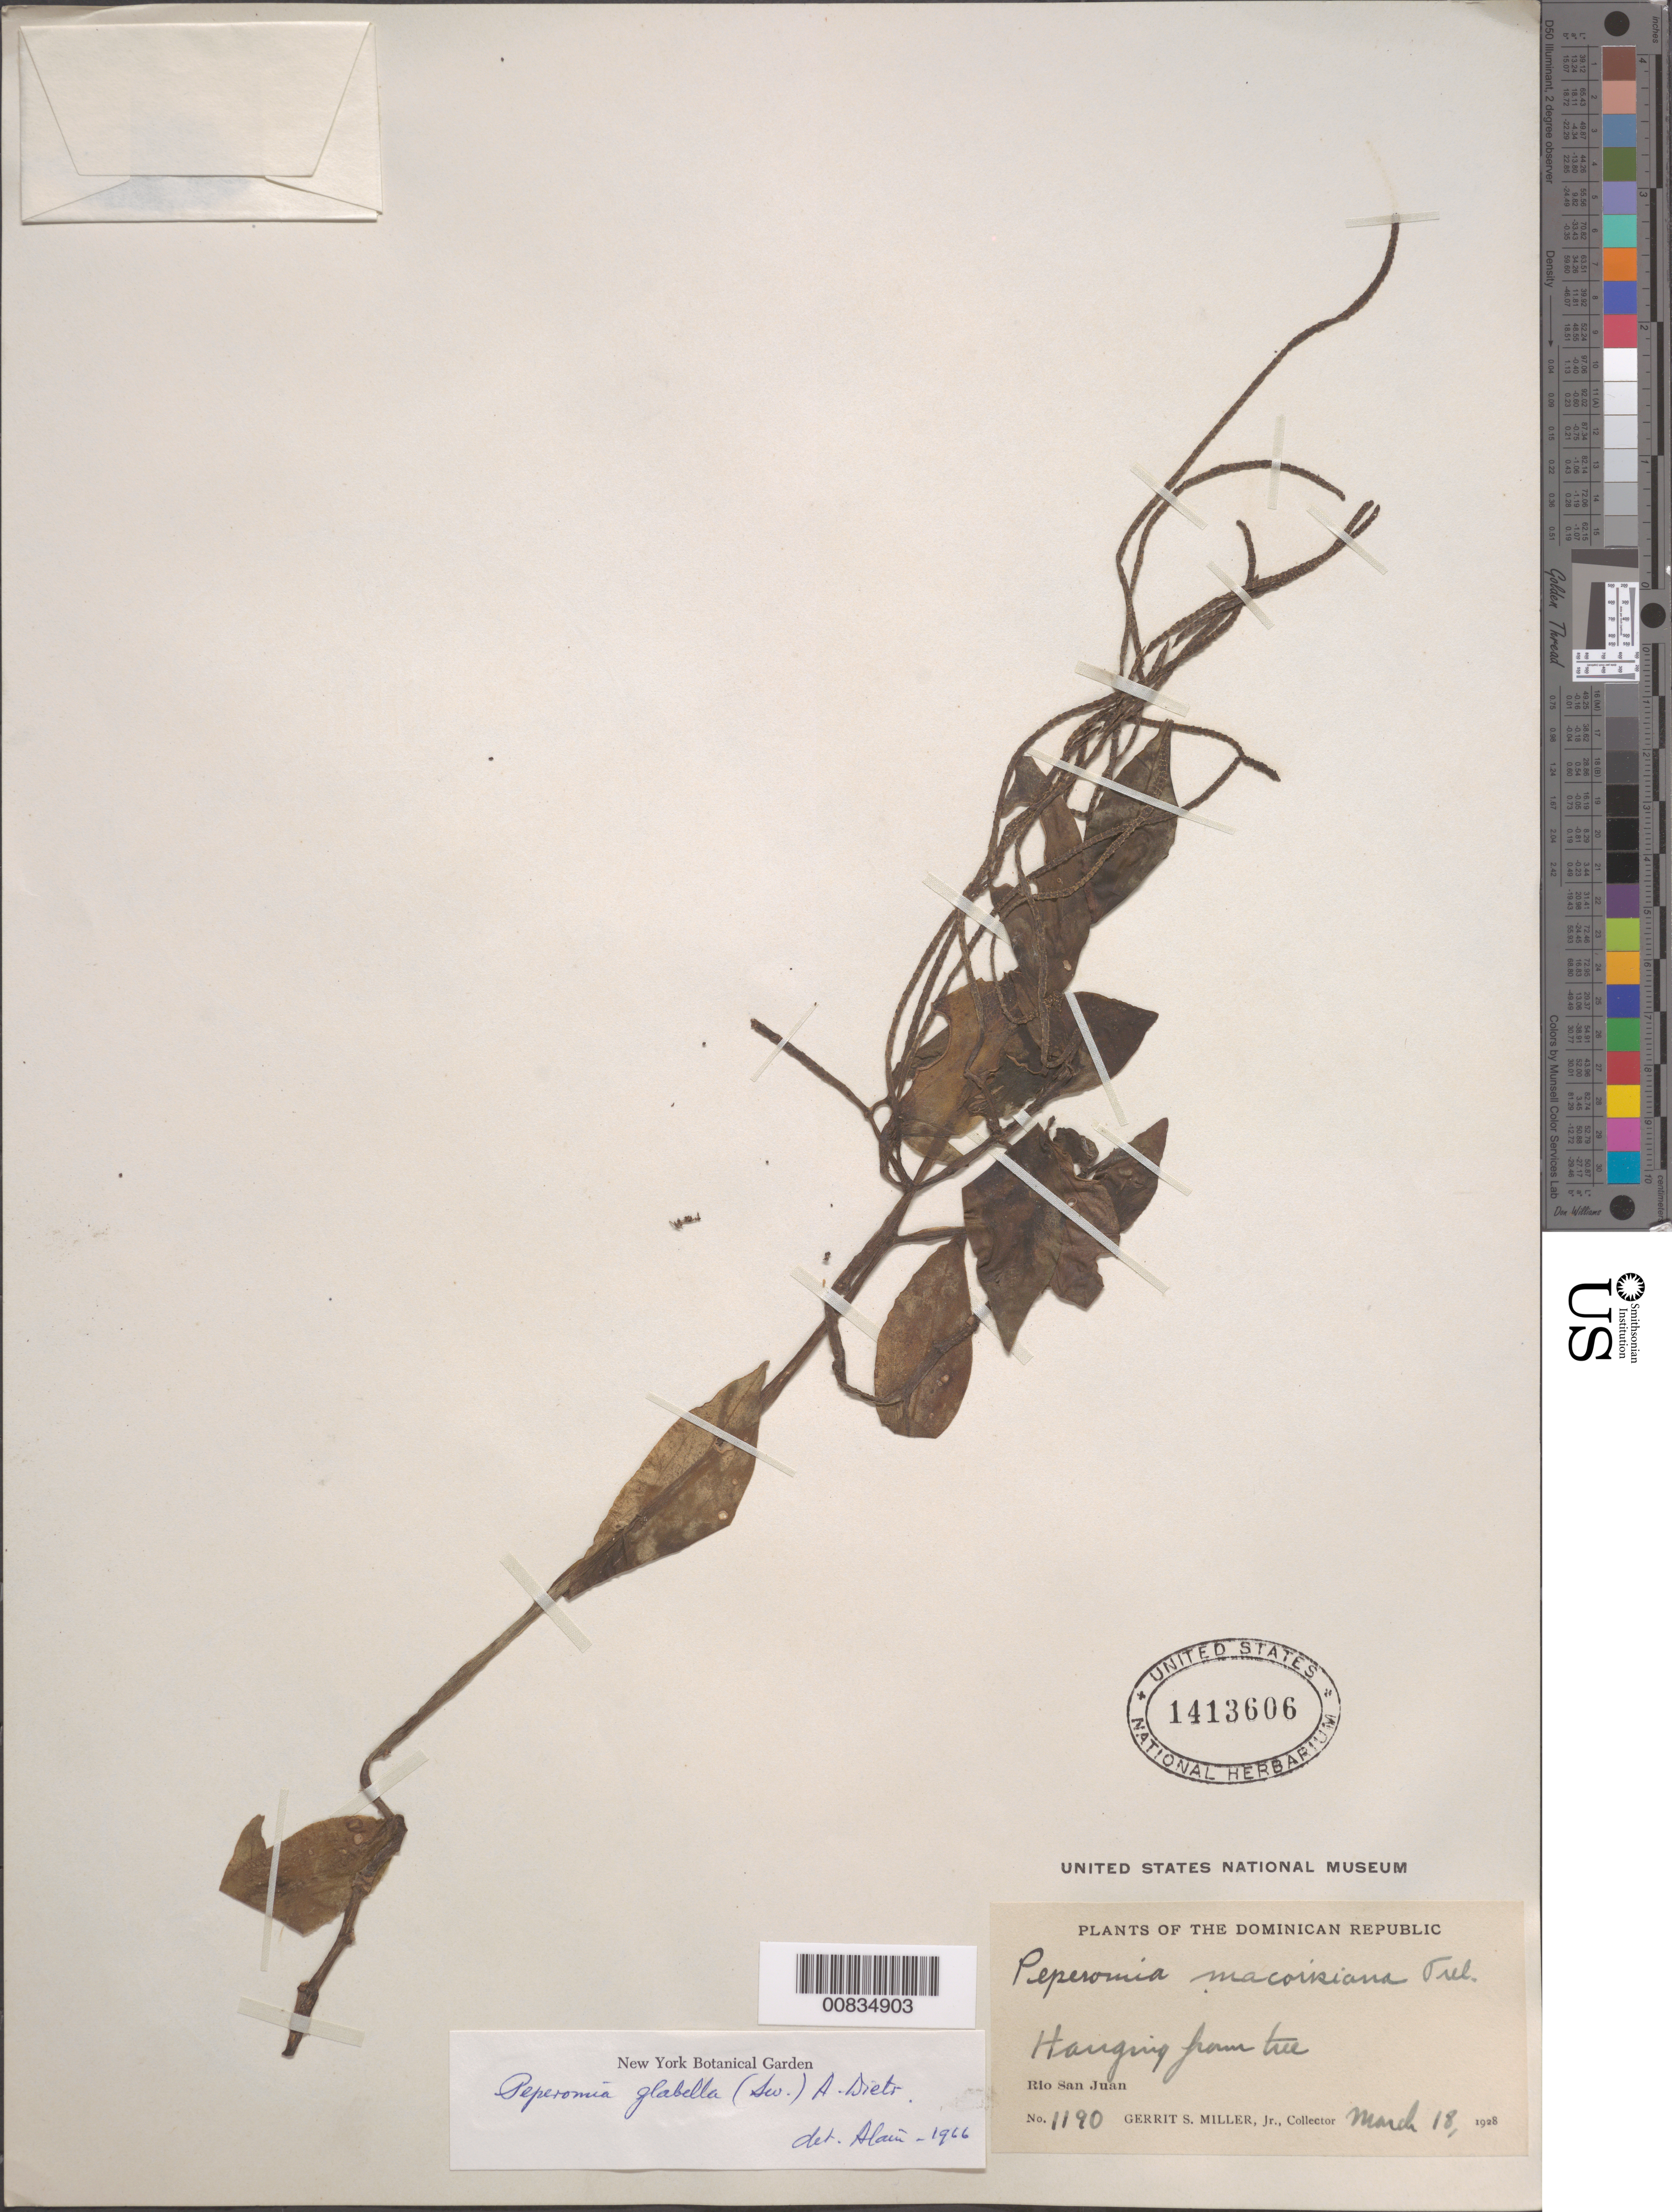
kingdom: Plantae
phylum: Tracheophyta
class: Magnoliopsida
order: Piperales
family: Piperaceae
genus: Peperomia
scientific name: Peperomia glabella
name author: (Sw.) A. Dietr.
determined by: Liogier, Alain H.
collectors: G. S. Miller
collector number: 1190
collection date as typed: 18 Mar 1928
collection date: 1928-03-18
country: Dominican Republic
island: Hispaniola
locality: Río San Juan.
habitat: Hanging from tree.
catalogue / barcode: US 1413606